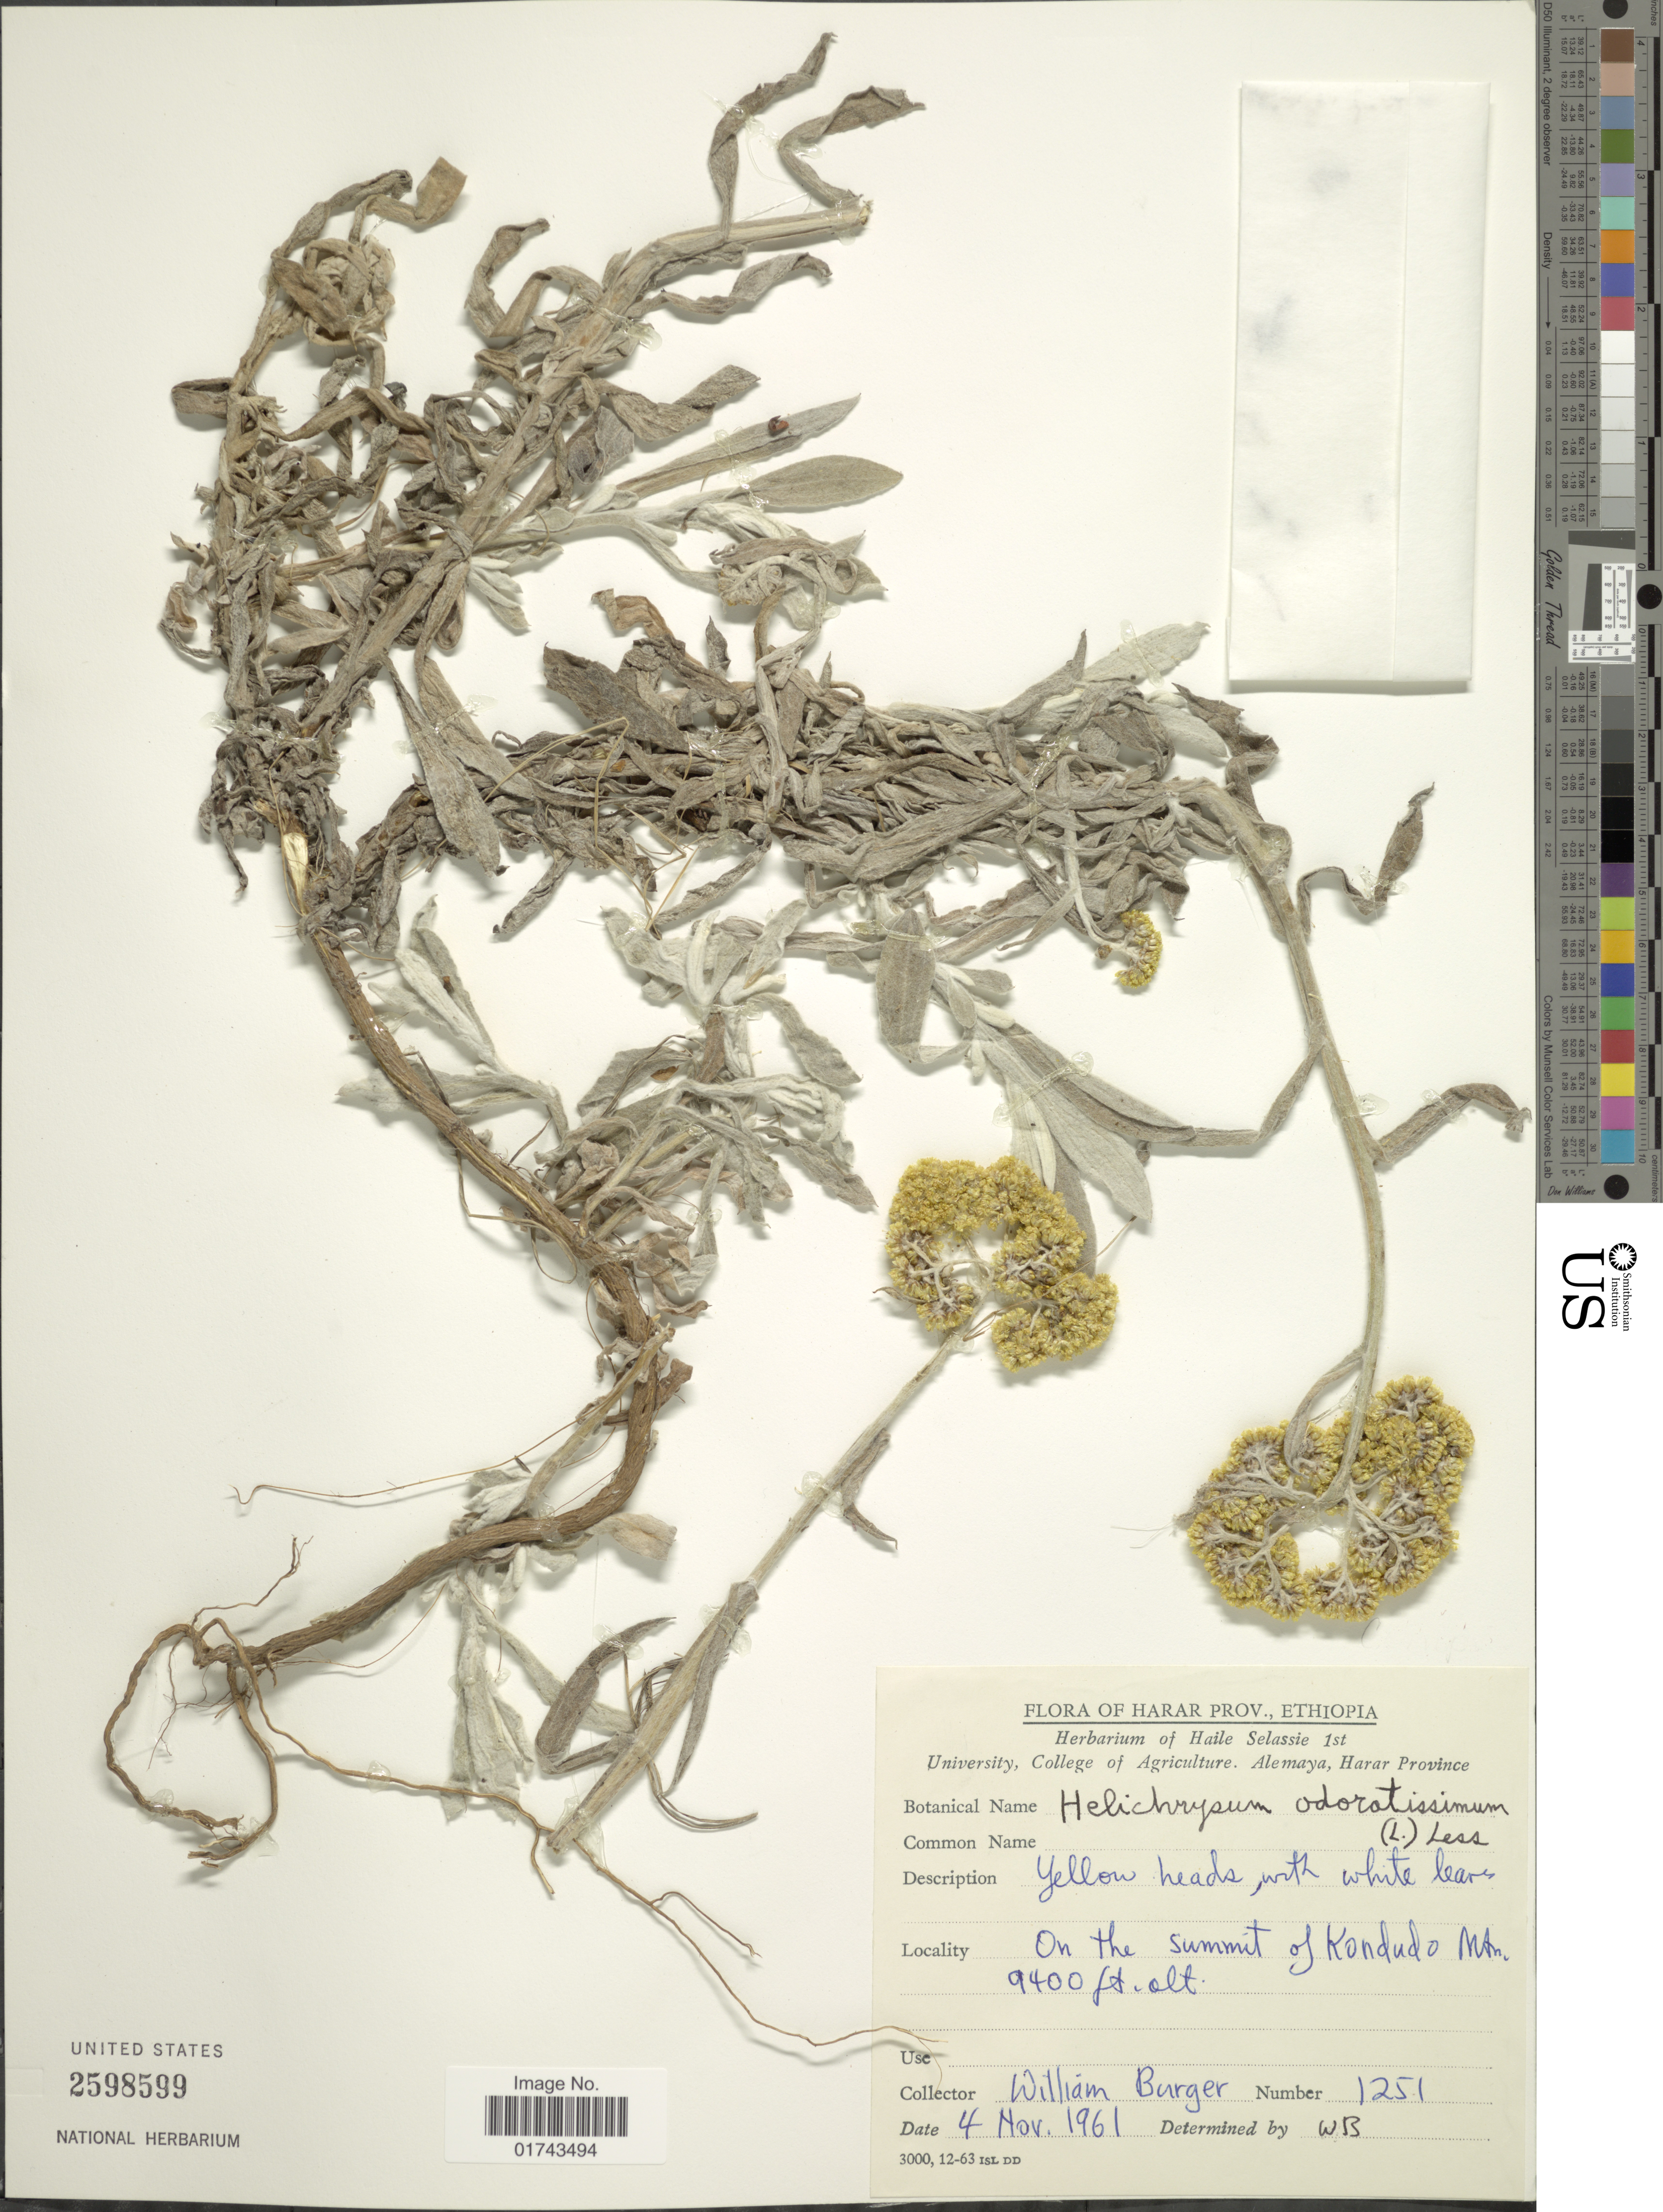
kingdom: Plantae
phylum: Tracheophyta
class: Magnoliopsida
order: Asterales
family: Asteraceae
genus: Helichrysum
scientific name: Helichrysum odoratissimum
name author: (L.) Sweet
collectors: W. Burger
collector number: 1251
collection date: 1961-11-04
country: Ethiopia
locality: Harar Prov., Ethiopia, On the summit of Kondudo Mtn.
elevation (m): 2865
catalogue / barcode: US 2598599